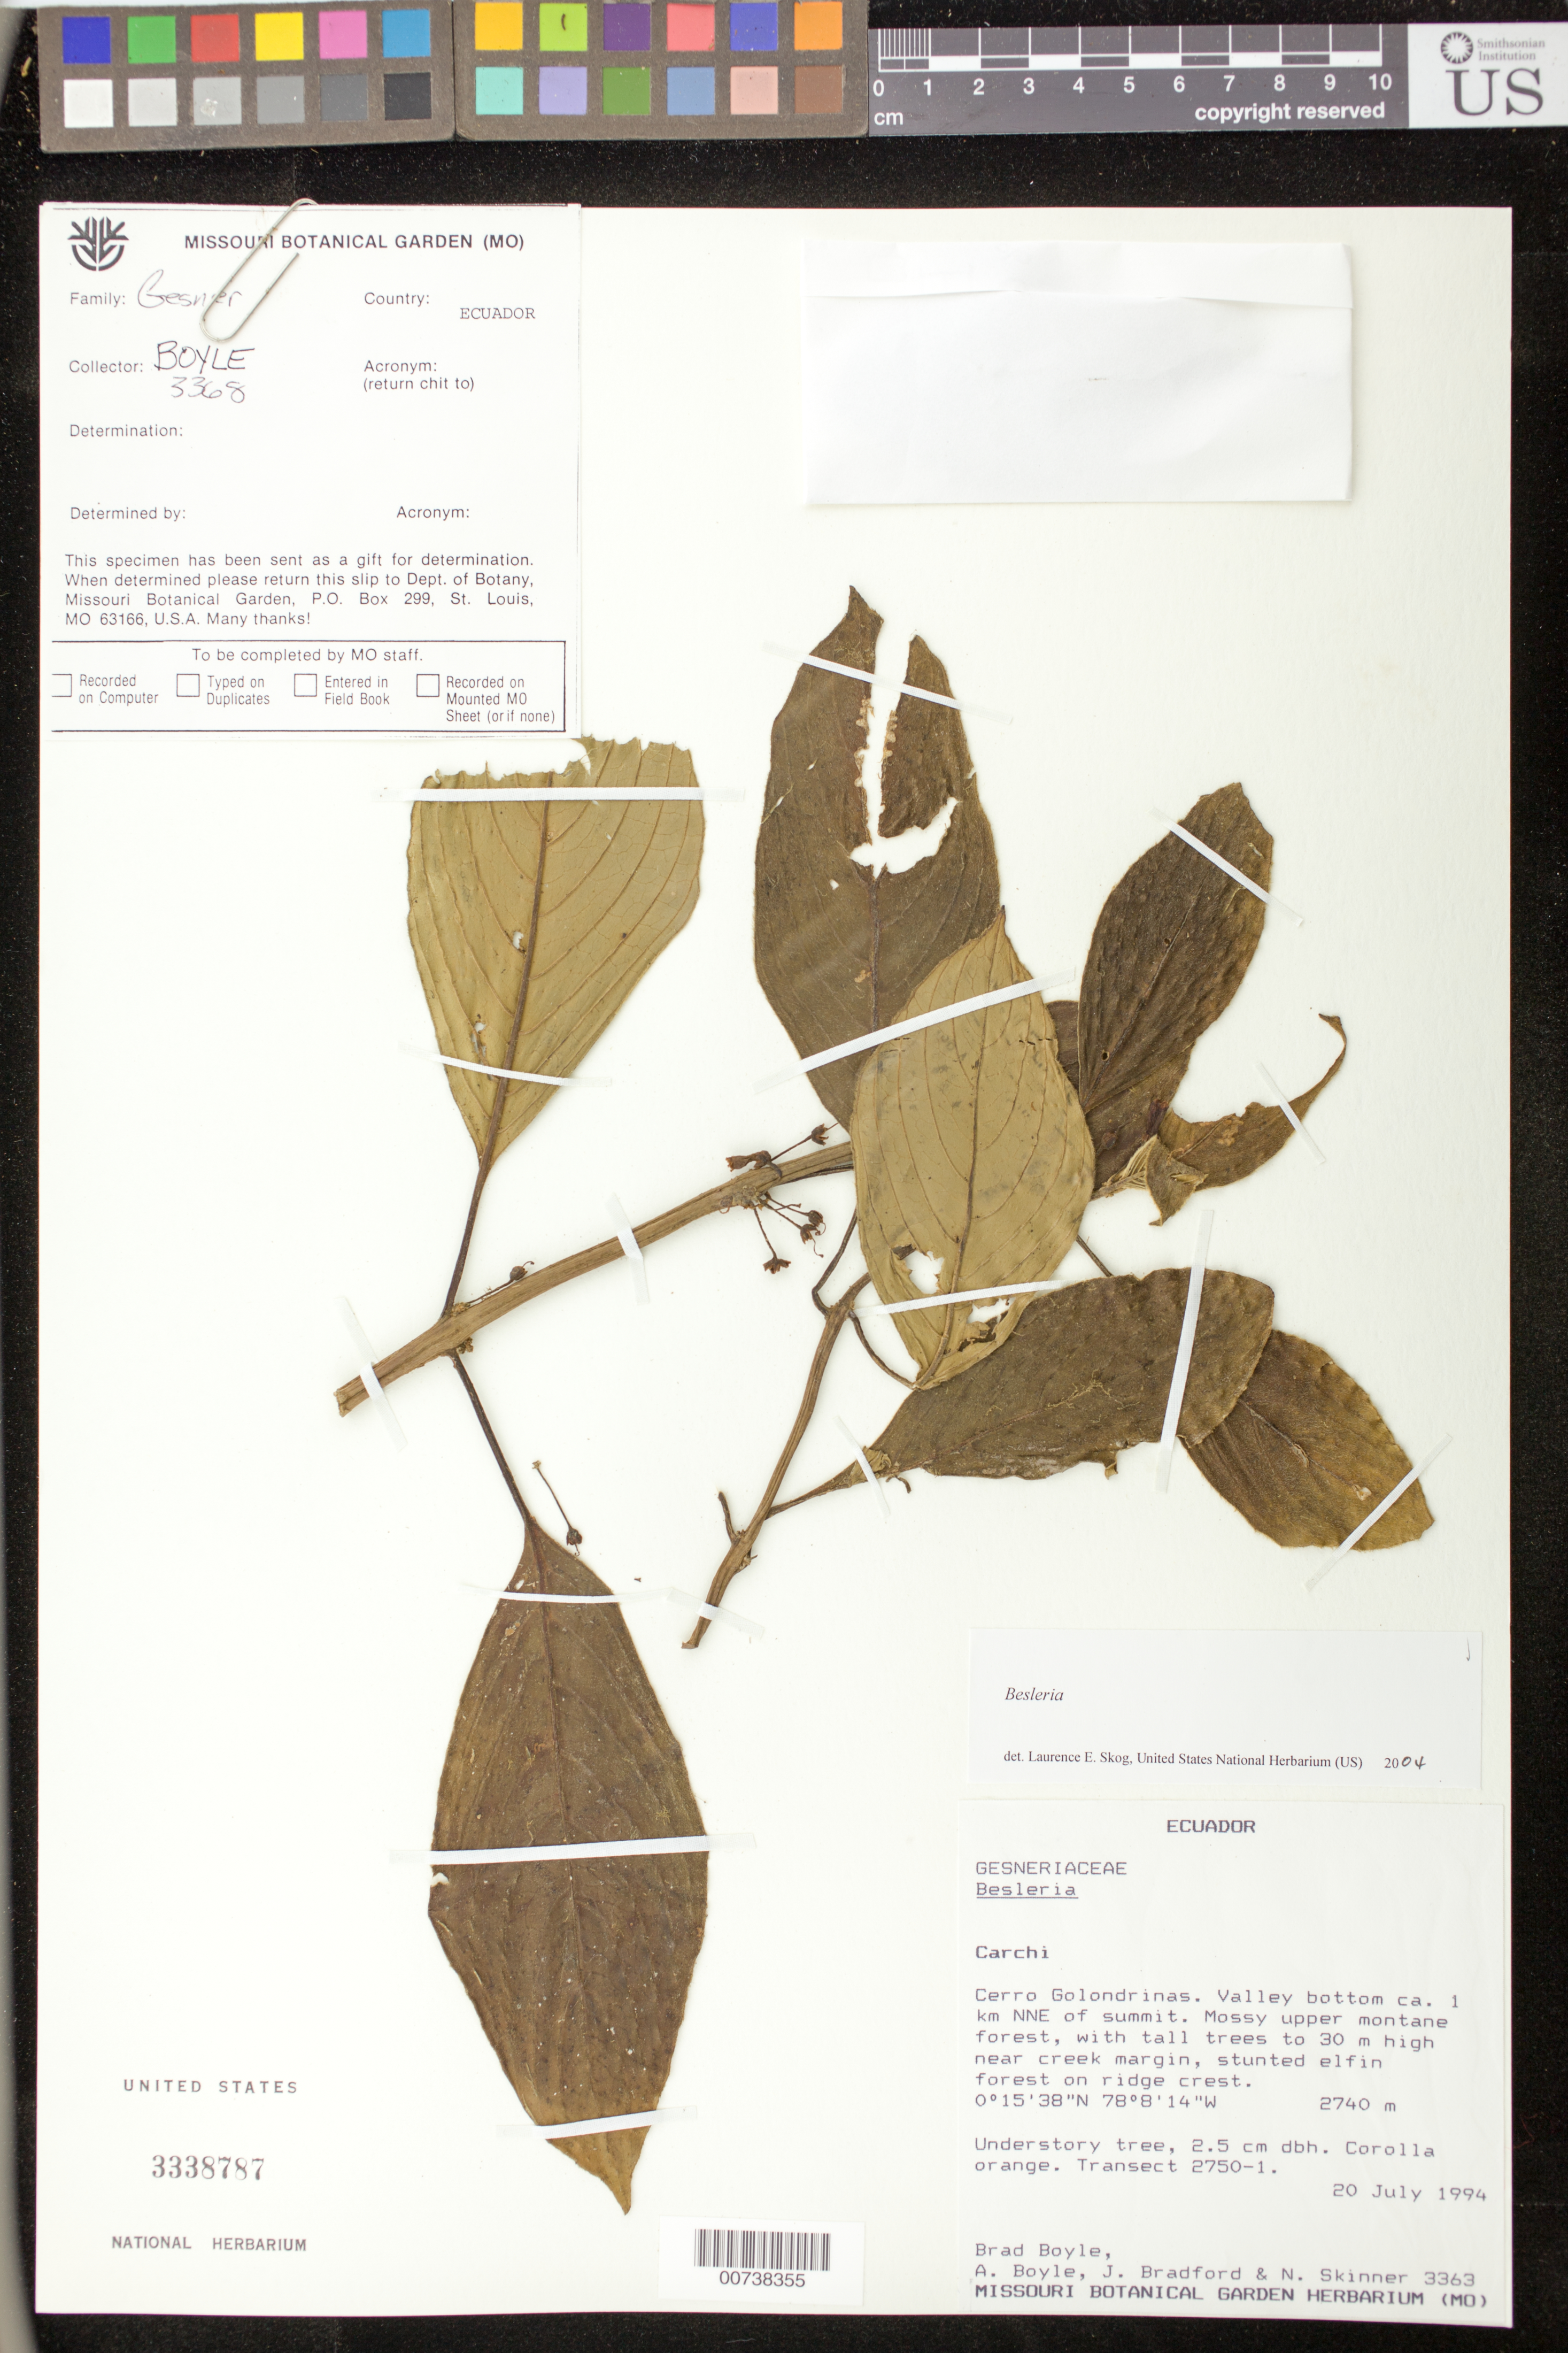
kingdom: Plantae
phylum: Tracheophyta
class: Magnoliopsida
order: Lamiales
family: Gesneriaceae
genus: Besleria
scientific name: Besleria sp.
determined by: Skog, Laurence E.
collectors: B. Boyle, A. Boyle, J. C. Bradford & N. Skinner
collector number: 3363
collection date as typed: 20 Jul 1994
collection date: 1994-07-20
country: Ecuador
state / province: Carchi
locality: Cerro Golondrinas, valley bottom ca. 1 km NNE of summer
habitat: Mossy upper montane forest, with tall trees to 30 m high near creek margin, stunted elfin forest on ridge crest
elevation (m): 2740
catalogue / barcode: US 3338787